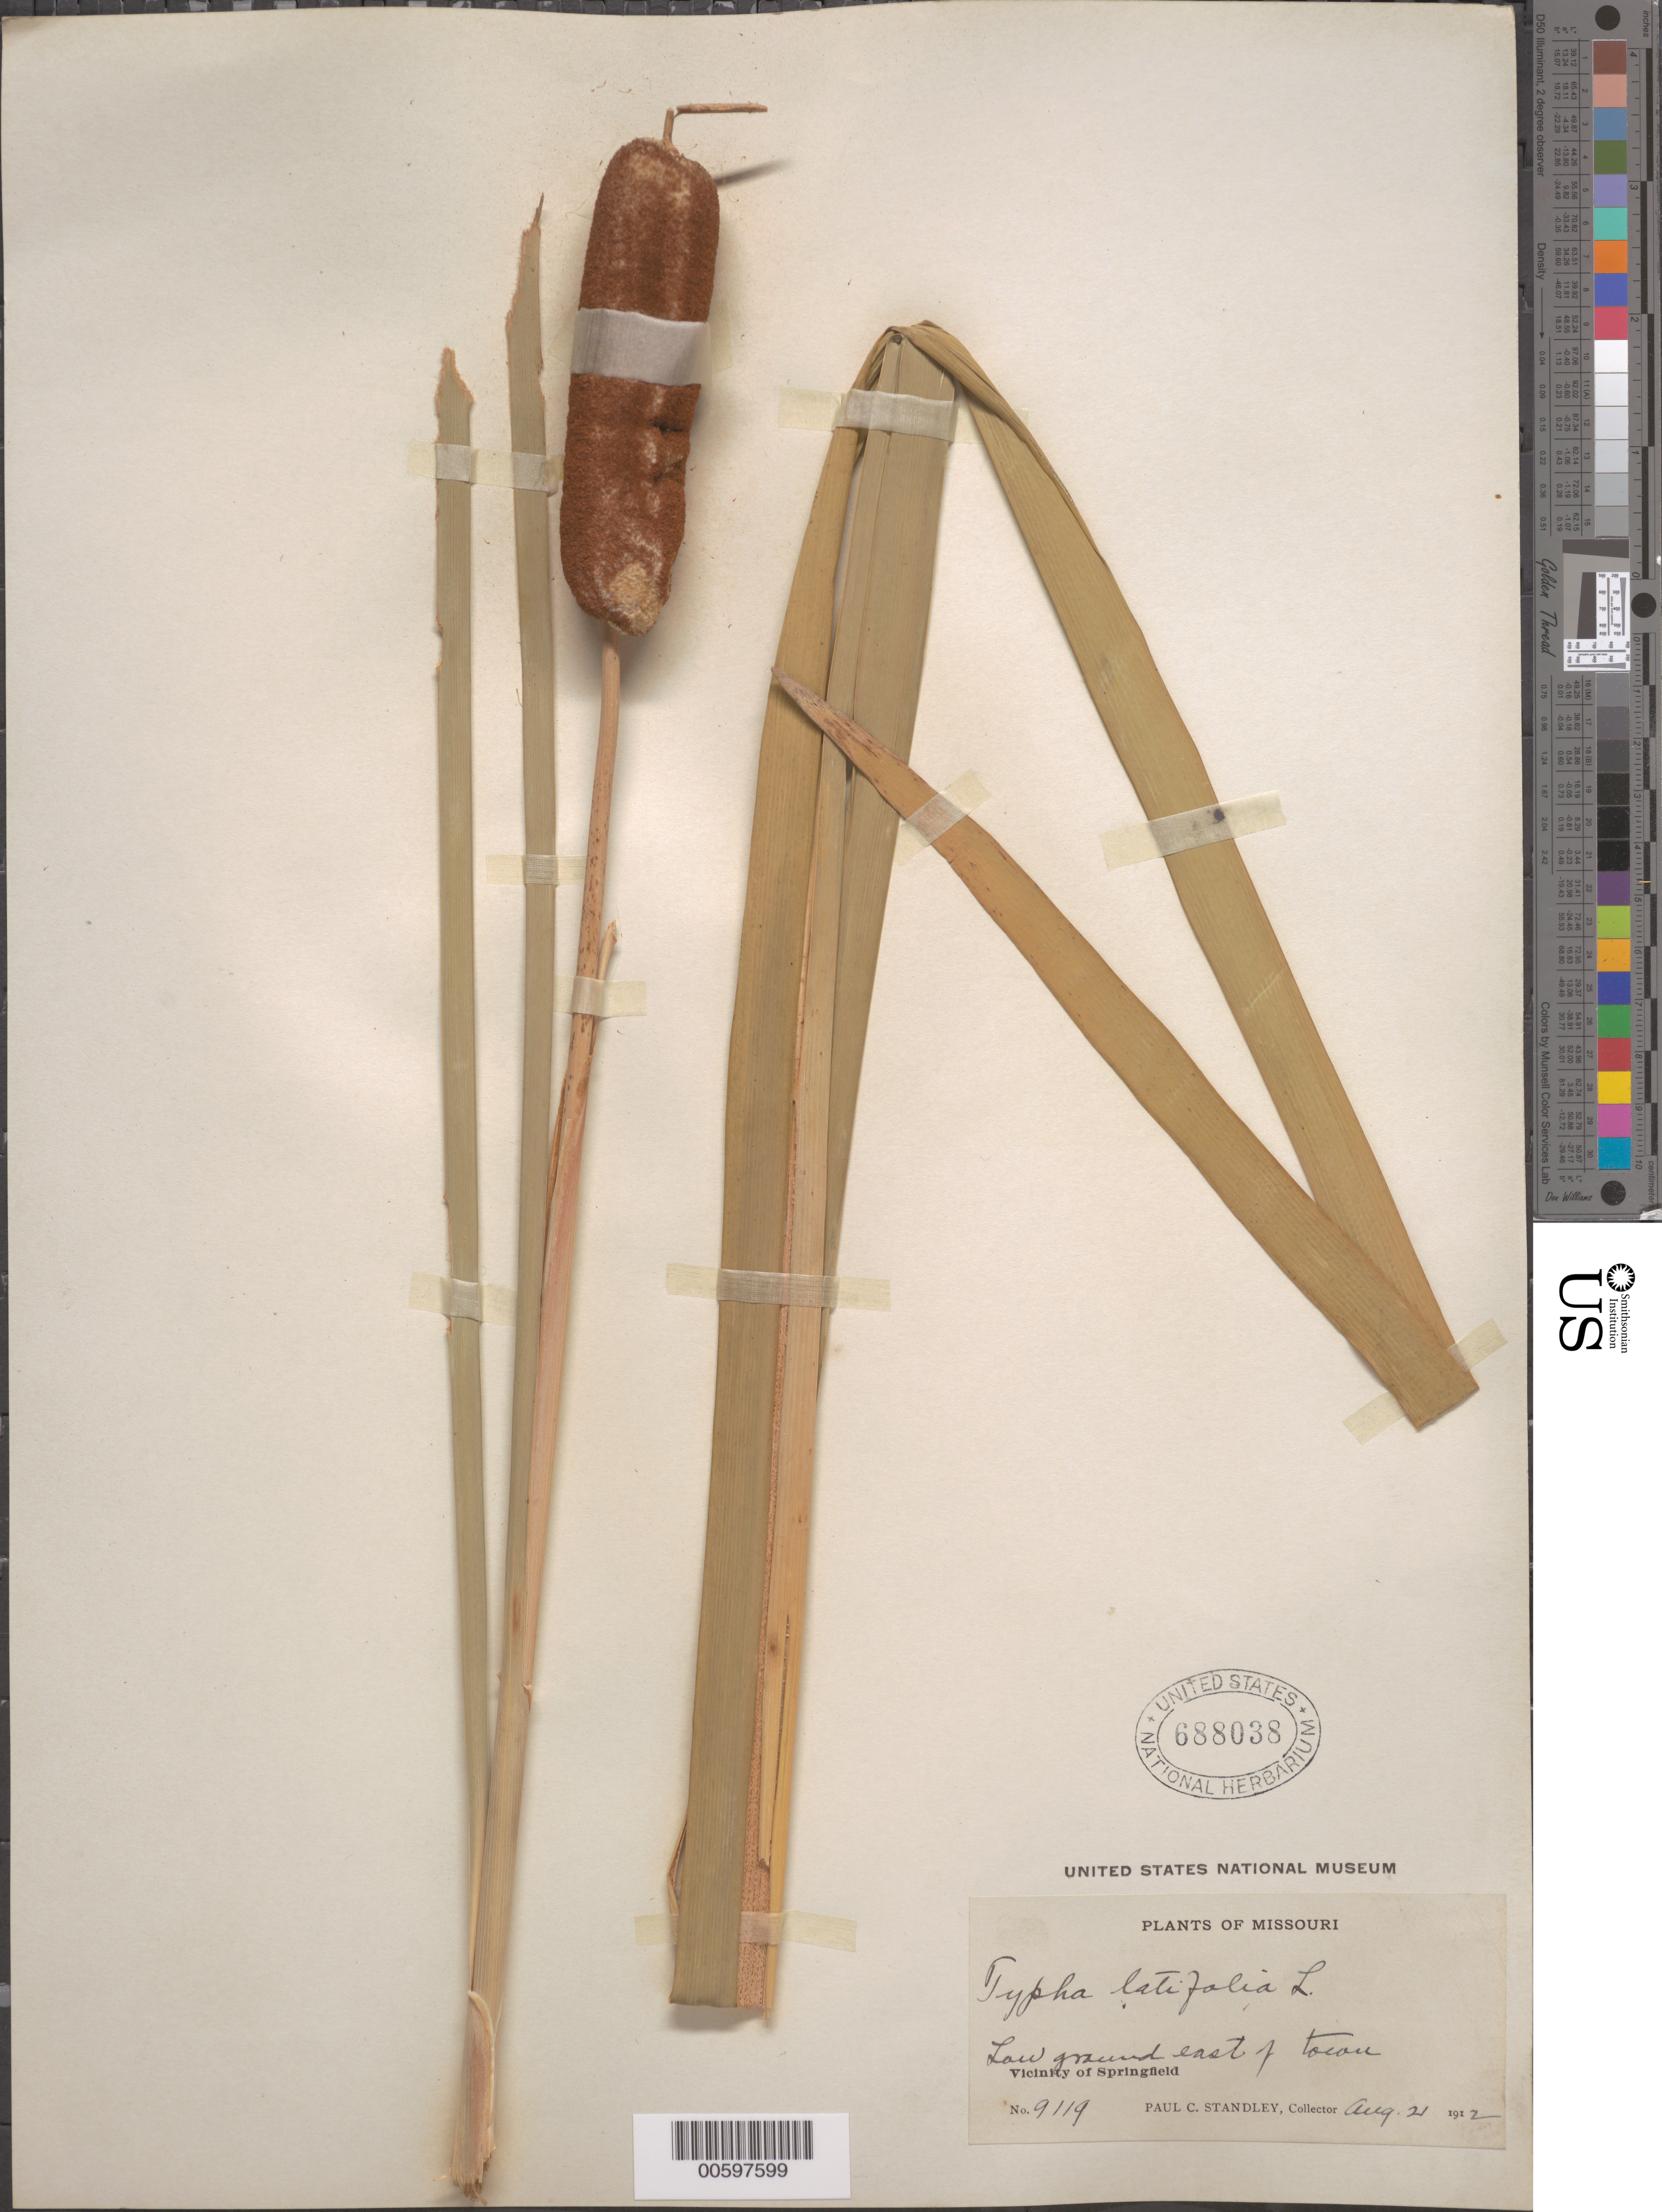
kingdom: Plantae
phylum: Tracheophyta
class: Liliopsida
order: Poales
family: Typhaceae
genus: Typha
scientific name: Typha latifolia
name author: L.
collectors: P. C. Standley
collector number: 9119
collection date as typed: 21 Aug 1912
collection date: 1912-08-21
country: United States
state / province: Missouri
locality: East of Springfield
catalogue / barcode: US 688038